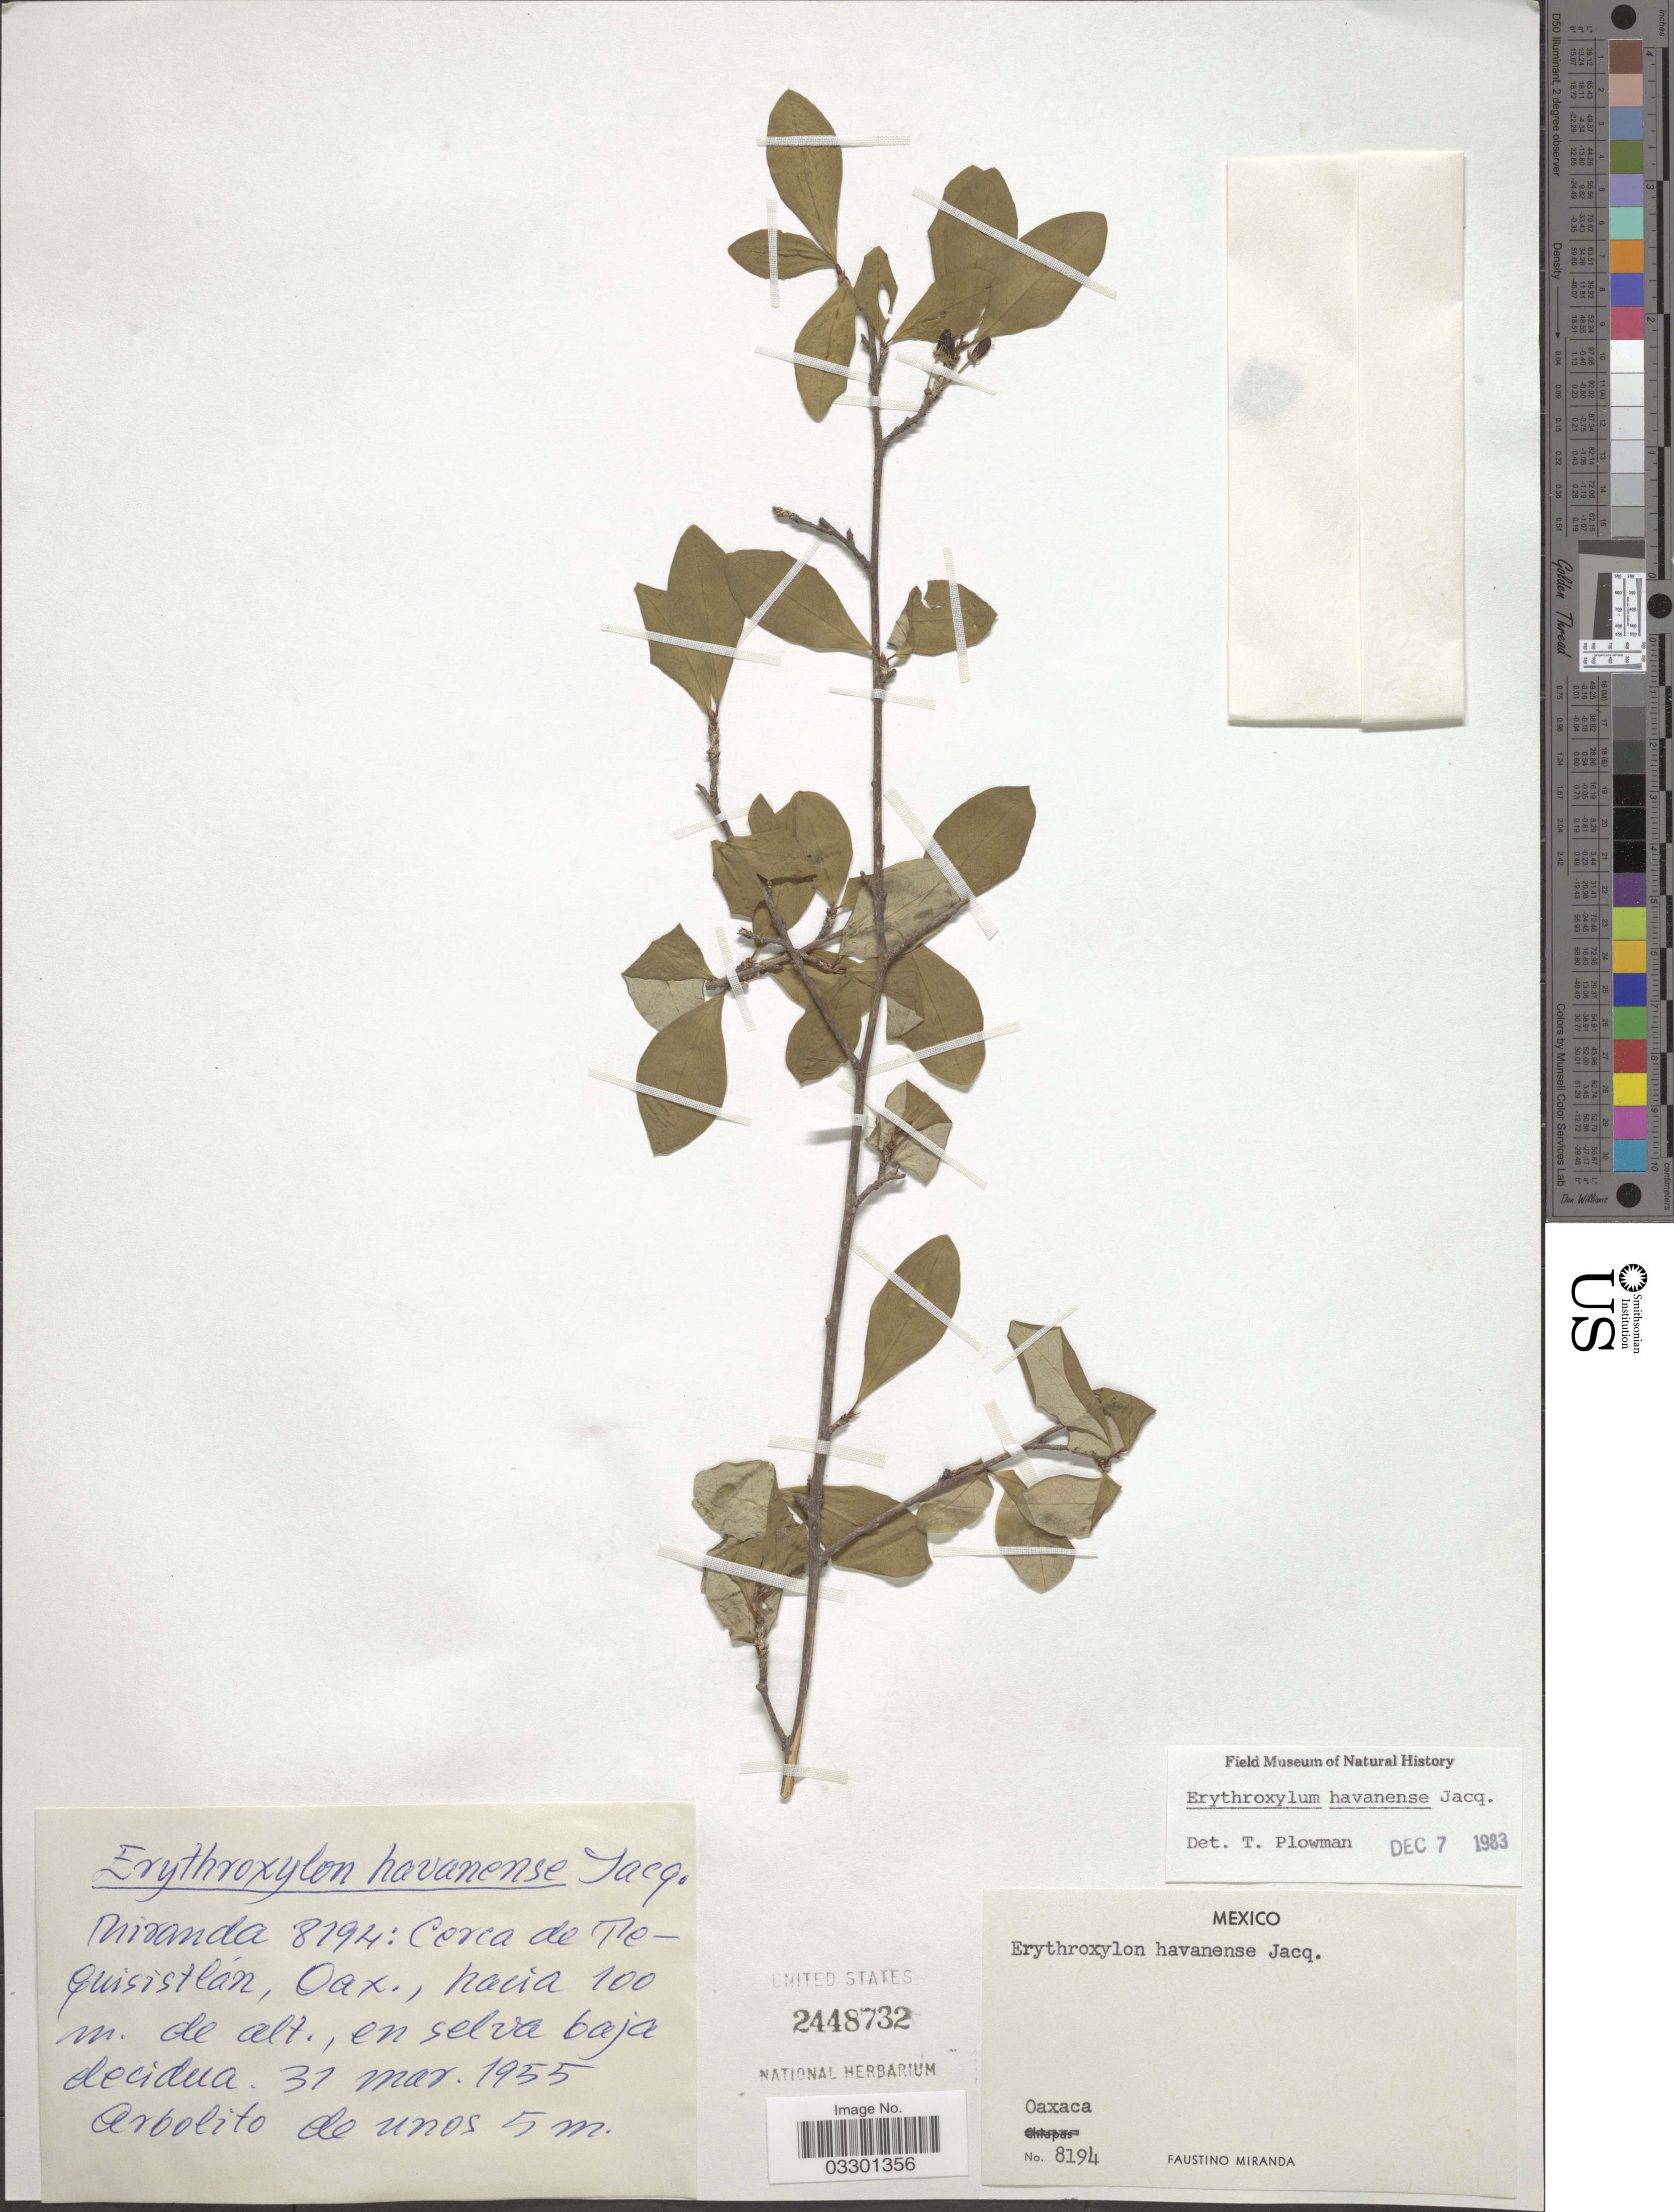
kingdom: Plantae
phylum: Tracheophyta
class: Magnoliopsida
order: Malpighiales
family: Erythroxylaceae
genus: Erythroxylum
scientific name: Erythroxylum havanense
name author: Jacq.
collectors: F. Miranda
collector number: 8194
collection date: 1955-03-31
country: Mexico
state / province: Oaxaca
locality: Cerca de Tequisitlán.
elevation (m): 100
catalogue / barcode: US 2448732